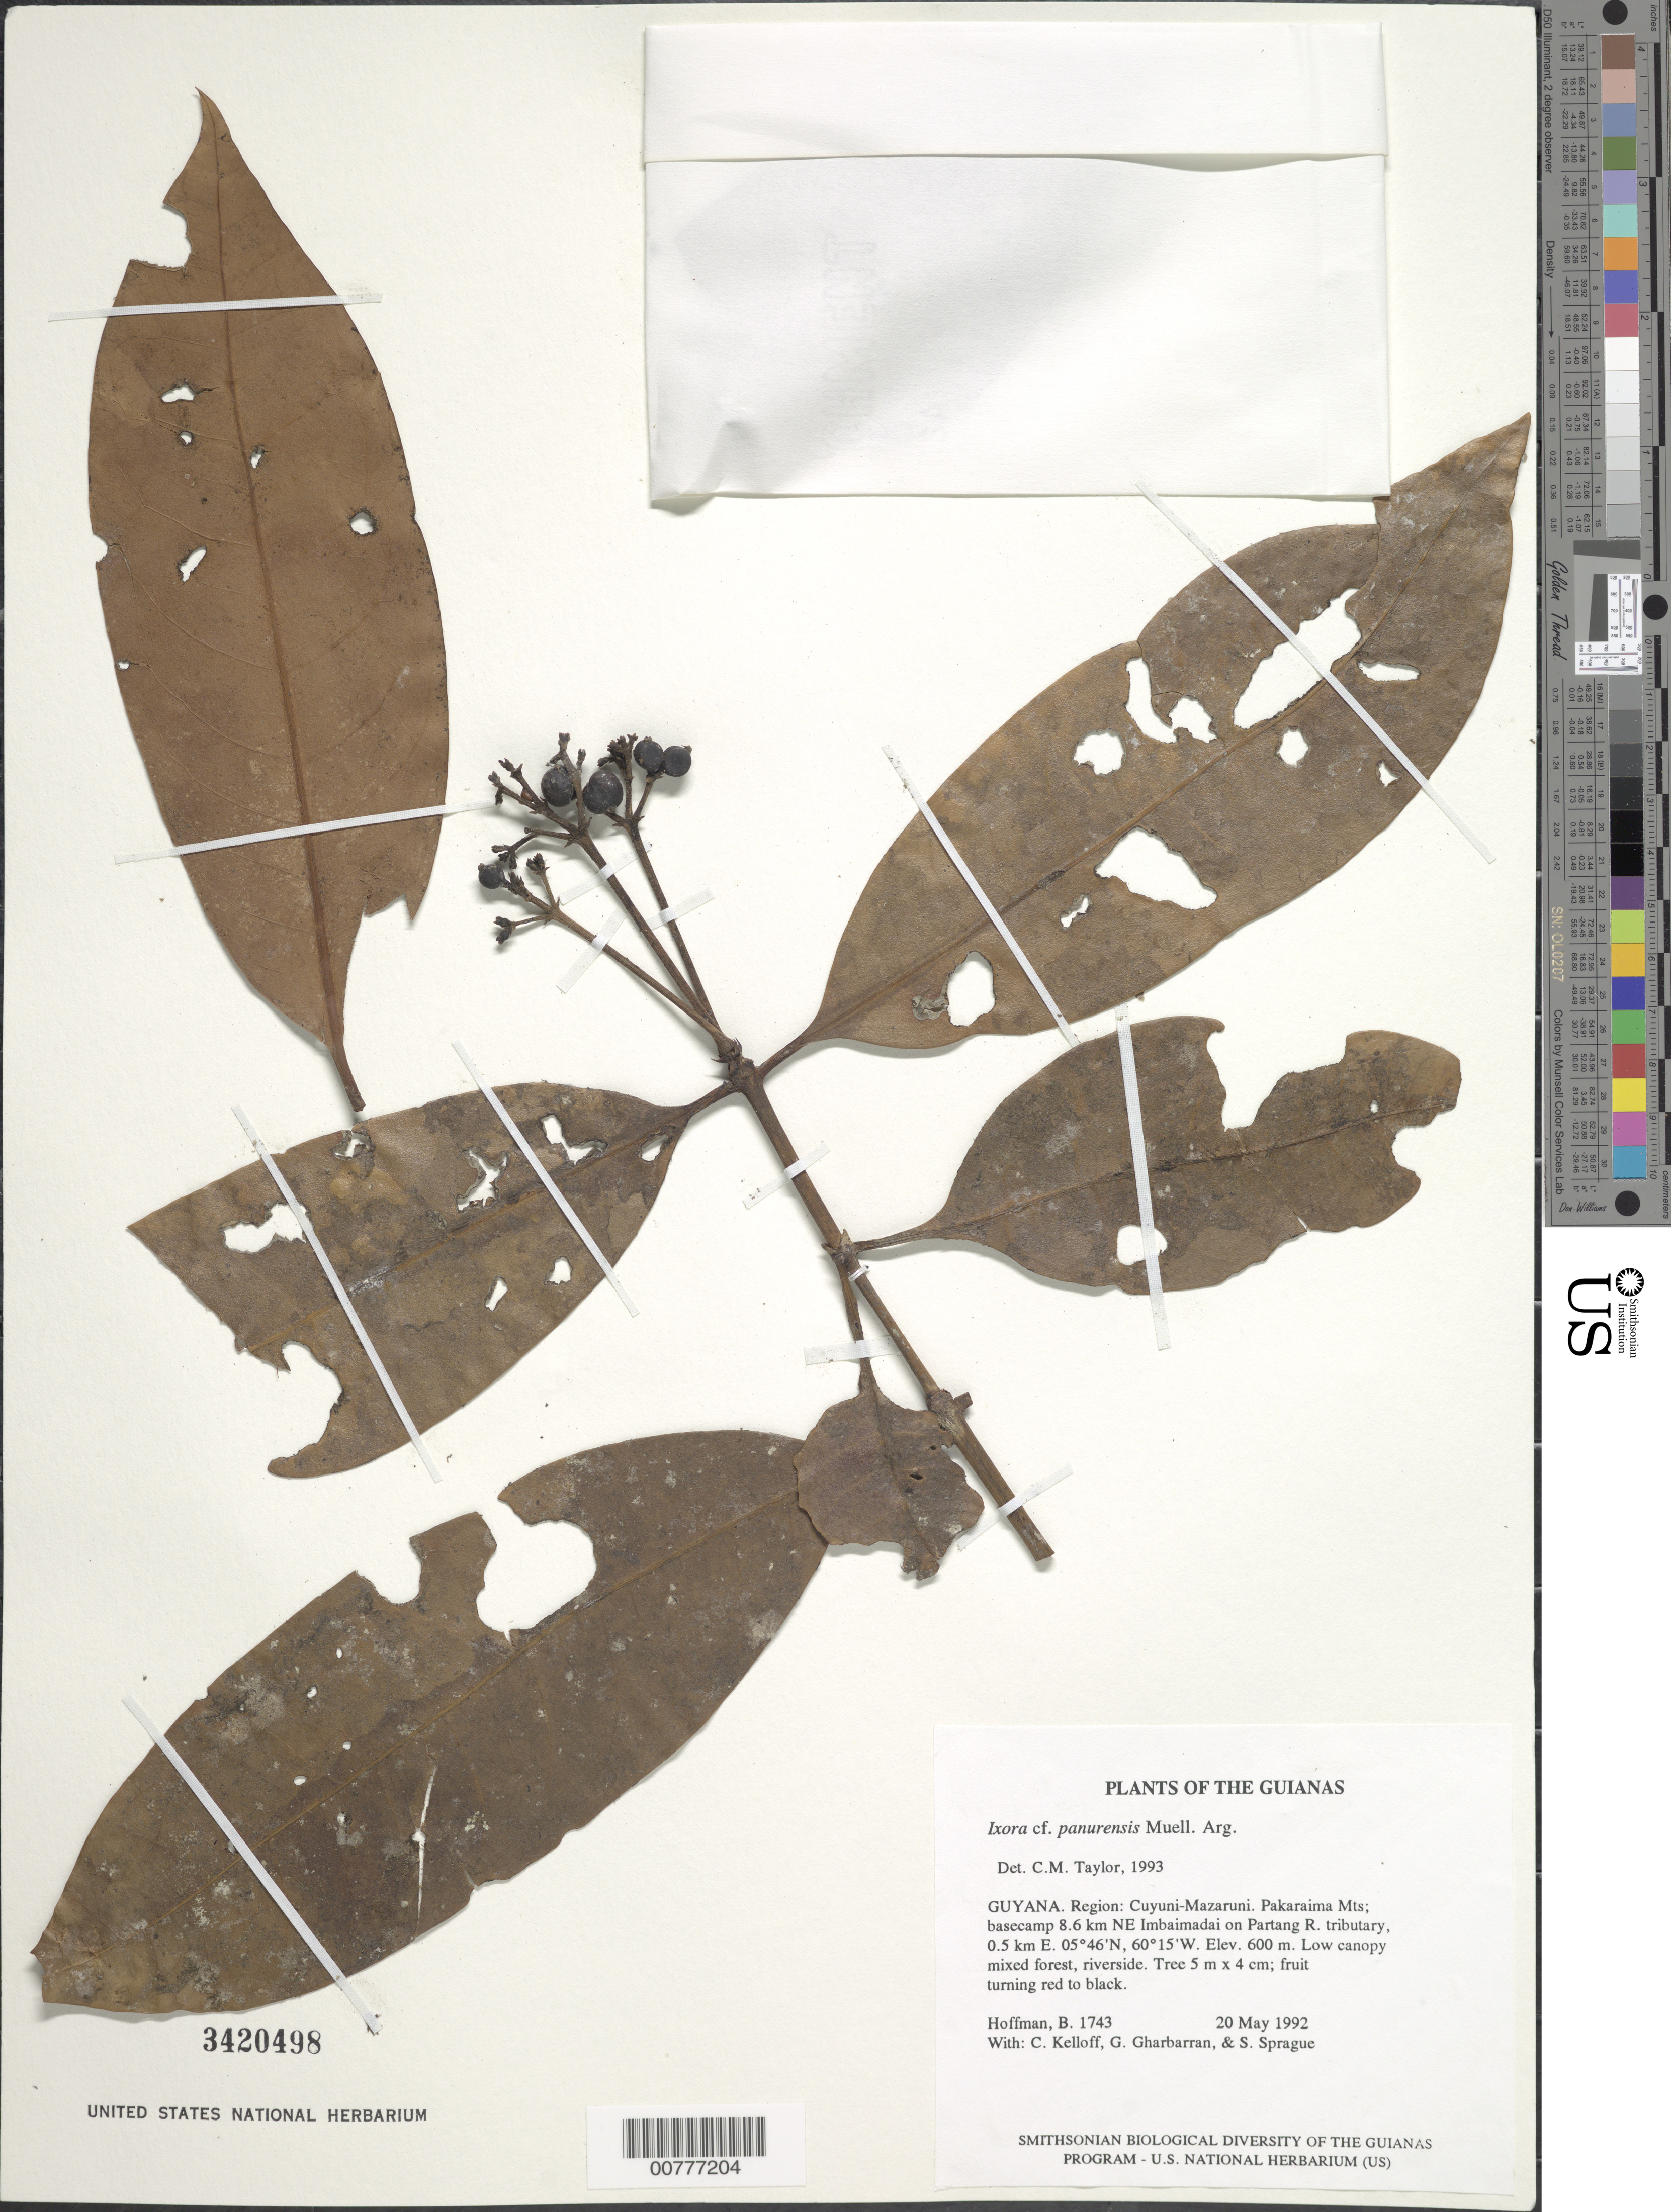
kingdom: Plantae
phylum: Tracheophyta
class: Magnoliopsida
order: Gentianales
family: Rubiaceae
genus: Ixora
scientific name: Ixora panurensis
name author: Müll. Arg.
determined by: Taylor, Charlotte M.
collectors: B. Hoffman, C. L. Kelloff, G. Gharbarran & S. Sprague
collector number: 1743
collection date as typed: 20 May 1992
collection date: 1992-05-20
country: Guyana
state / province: Cuyuni-Mazaruni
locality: Pakaraima Mts; basecamp 8.6 km NE Imbaimadai on Partang River tributary, 0.5 km E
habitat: Low canopy mixed forest, riverside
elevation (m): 600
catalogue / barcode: US 3420498